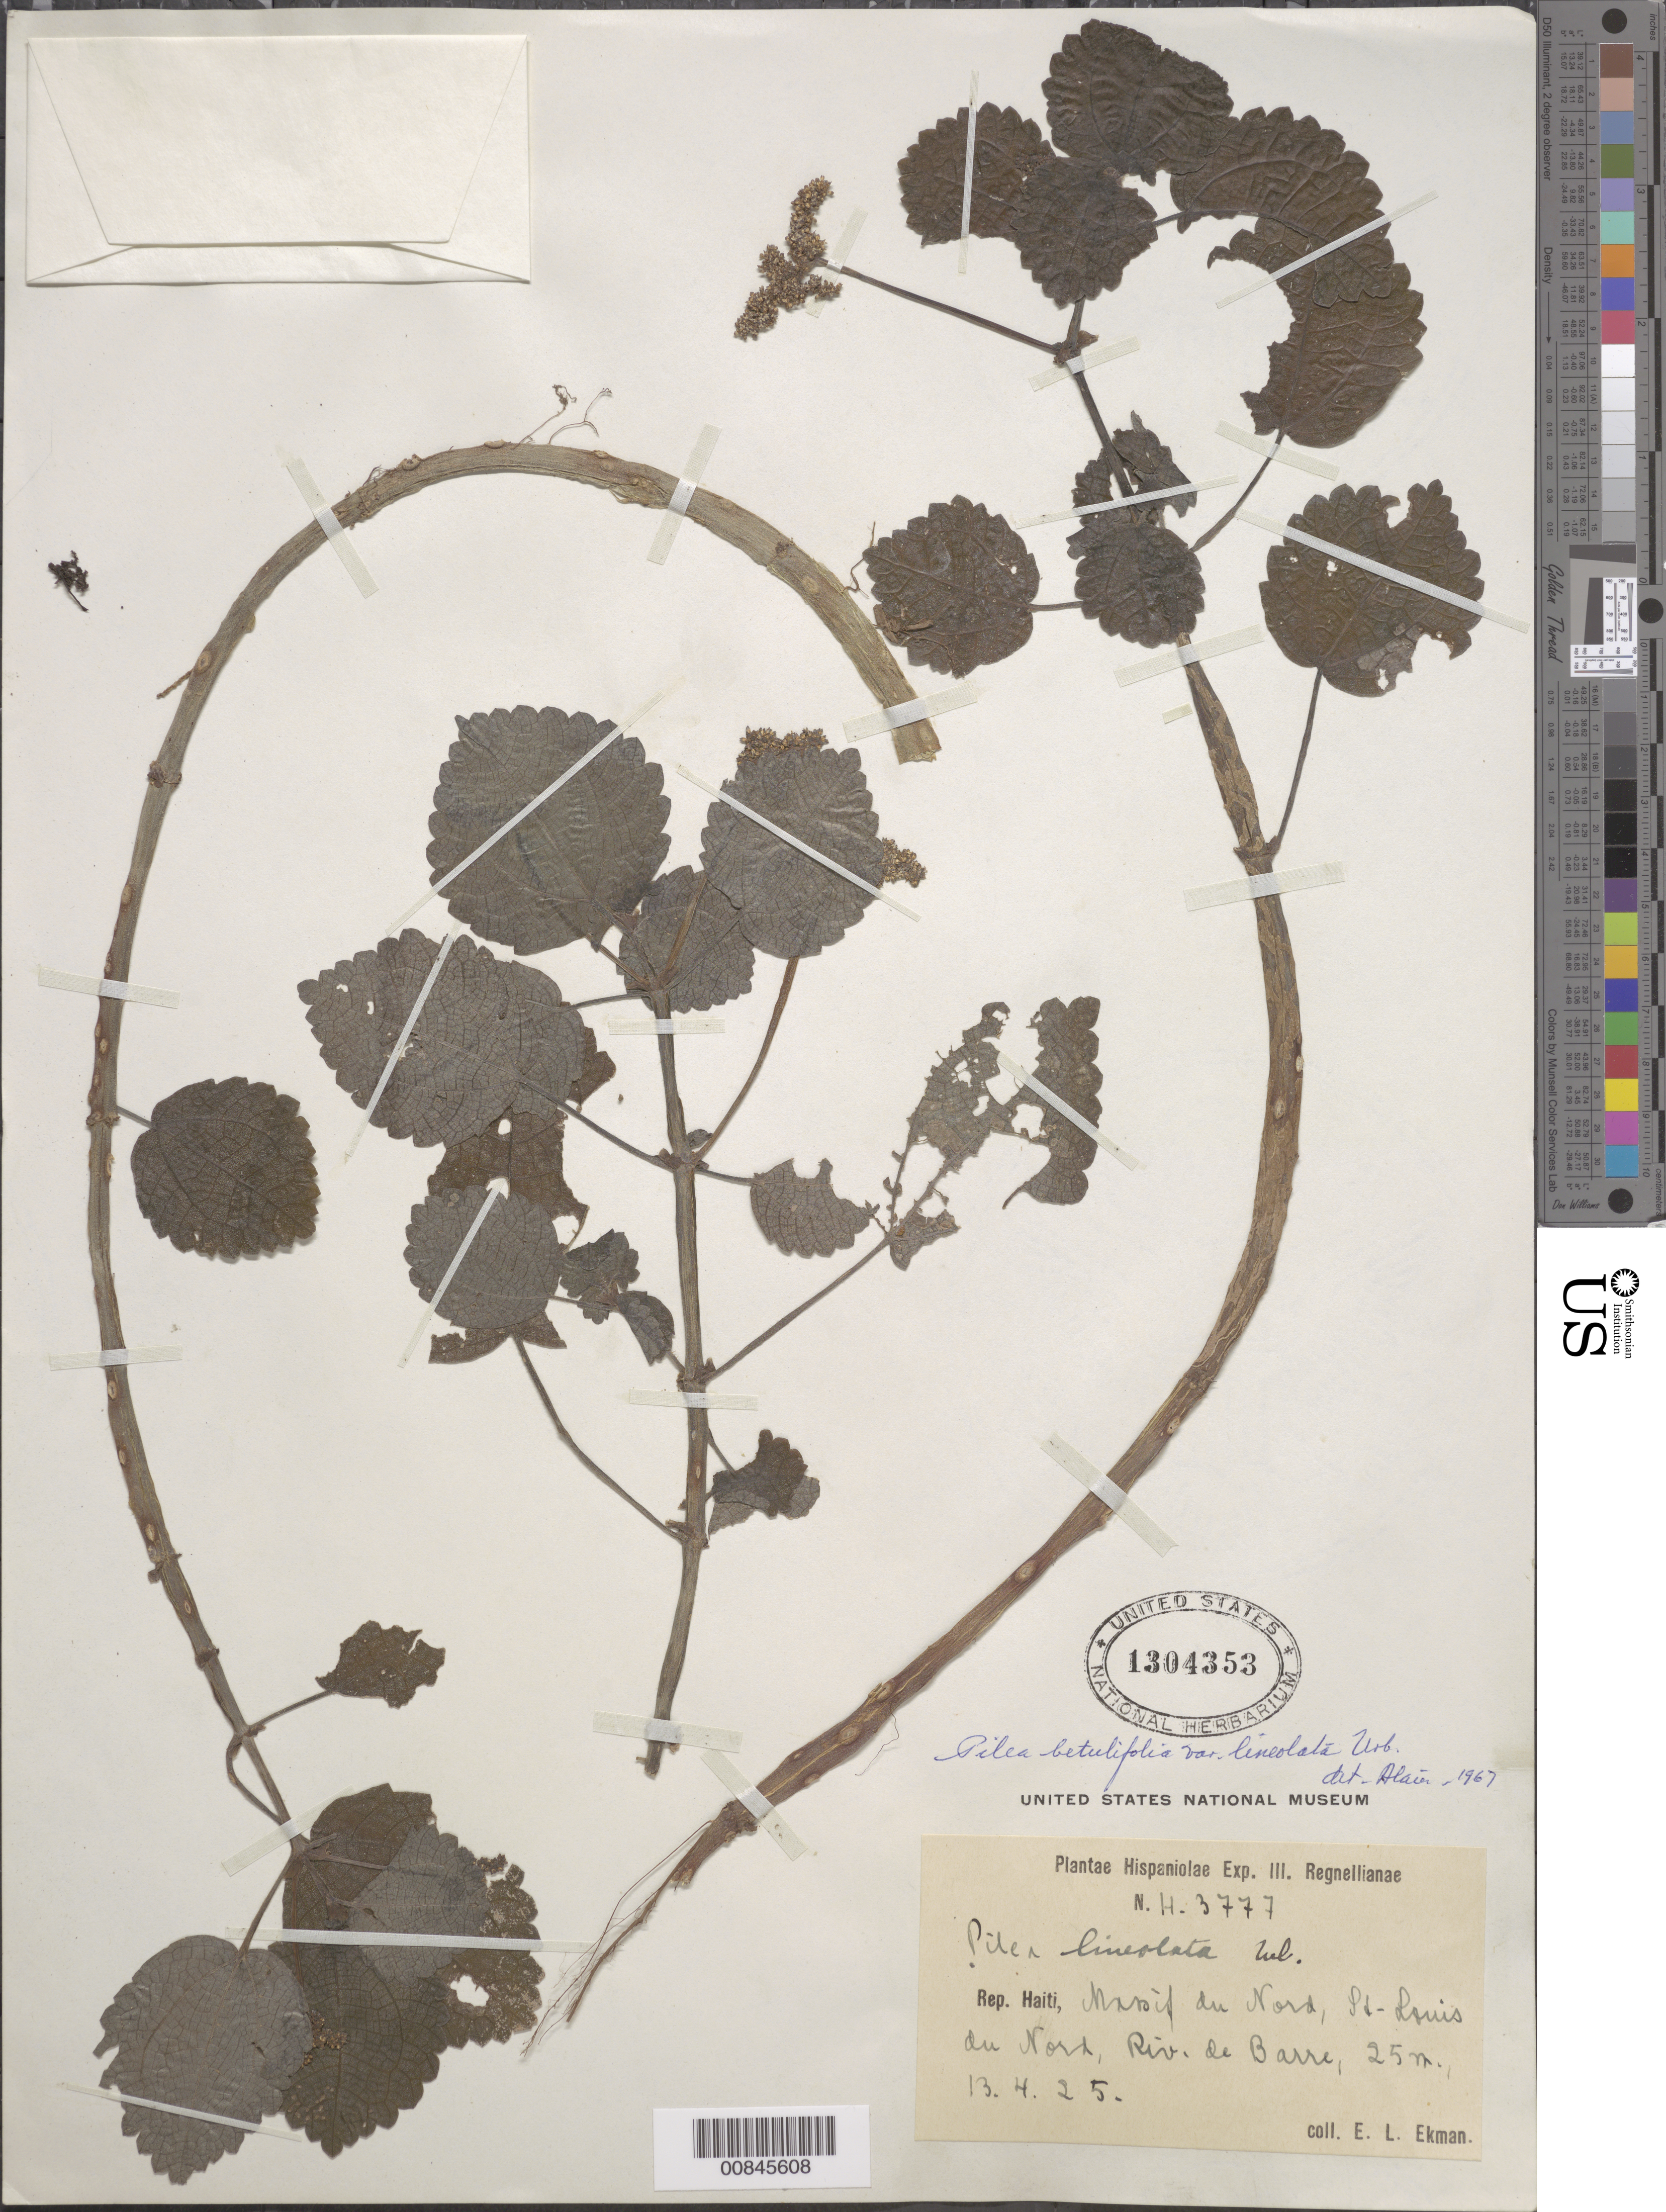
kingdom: Plantae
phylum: Tracheophyta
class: Magnoliopsida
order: Rosales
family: Urticaceae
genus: Pilea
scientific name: Pilea betulifolia var. lineolata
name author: Urb.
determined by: Liogier, Alain H.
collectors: E. L. Ekman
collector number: H 3777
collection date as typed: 13 Apr 1925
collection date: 1925-04-13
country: Haiti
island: Hispaniola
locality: Massif du Nord, St-Louis du Nord, Riv. de Barre.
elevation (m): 25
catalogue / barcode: US 1304353